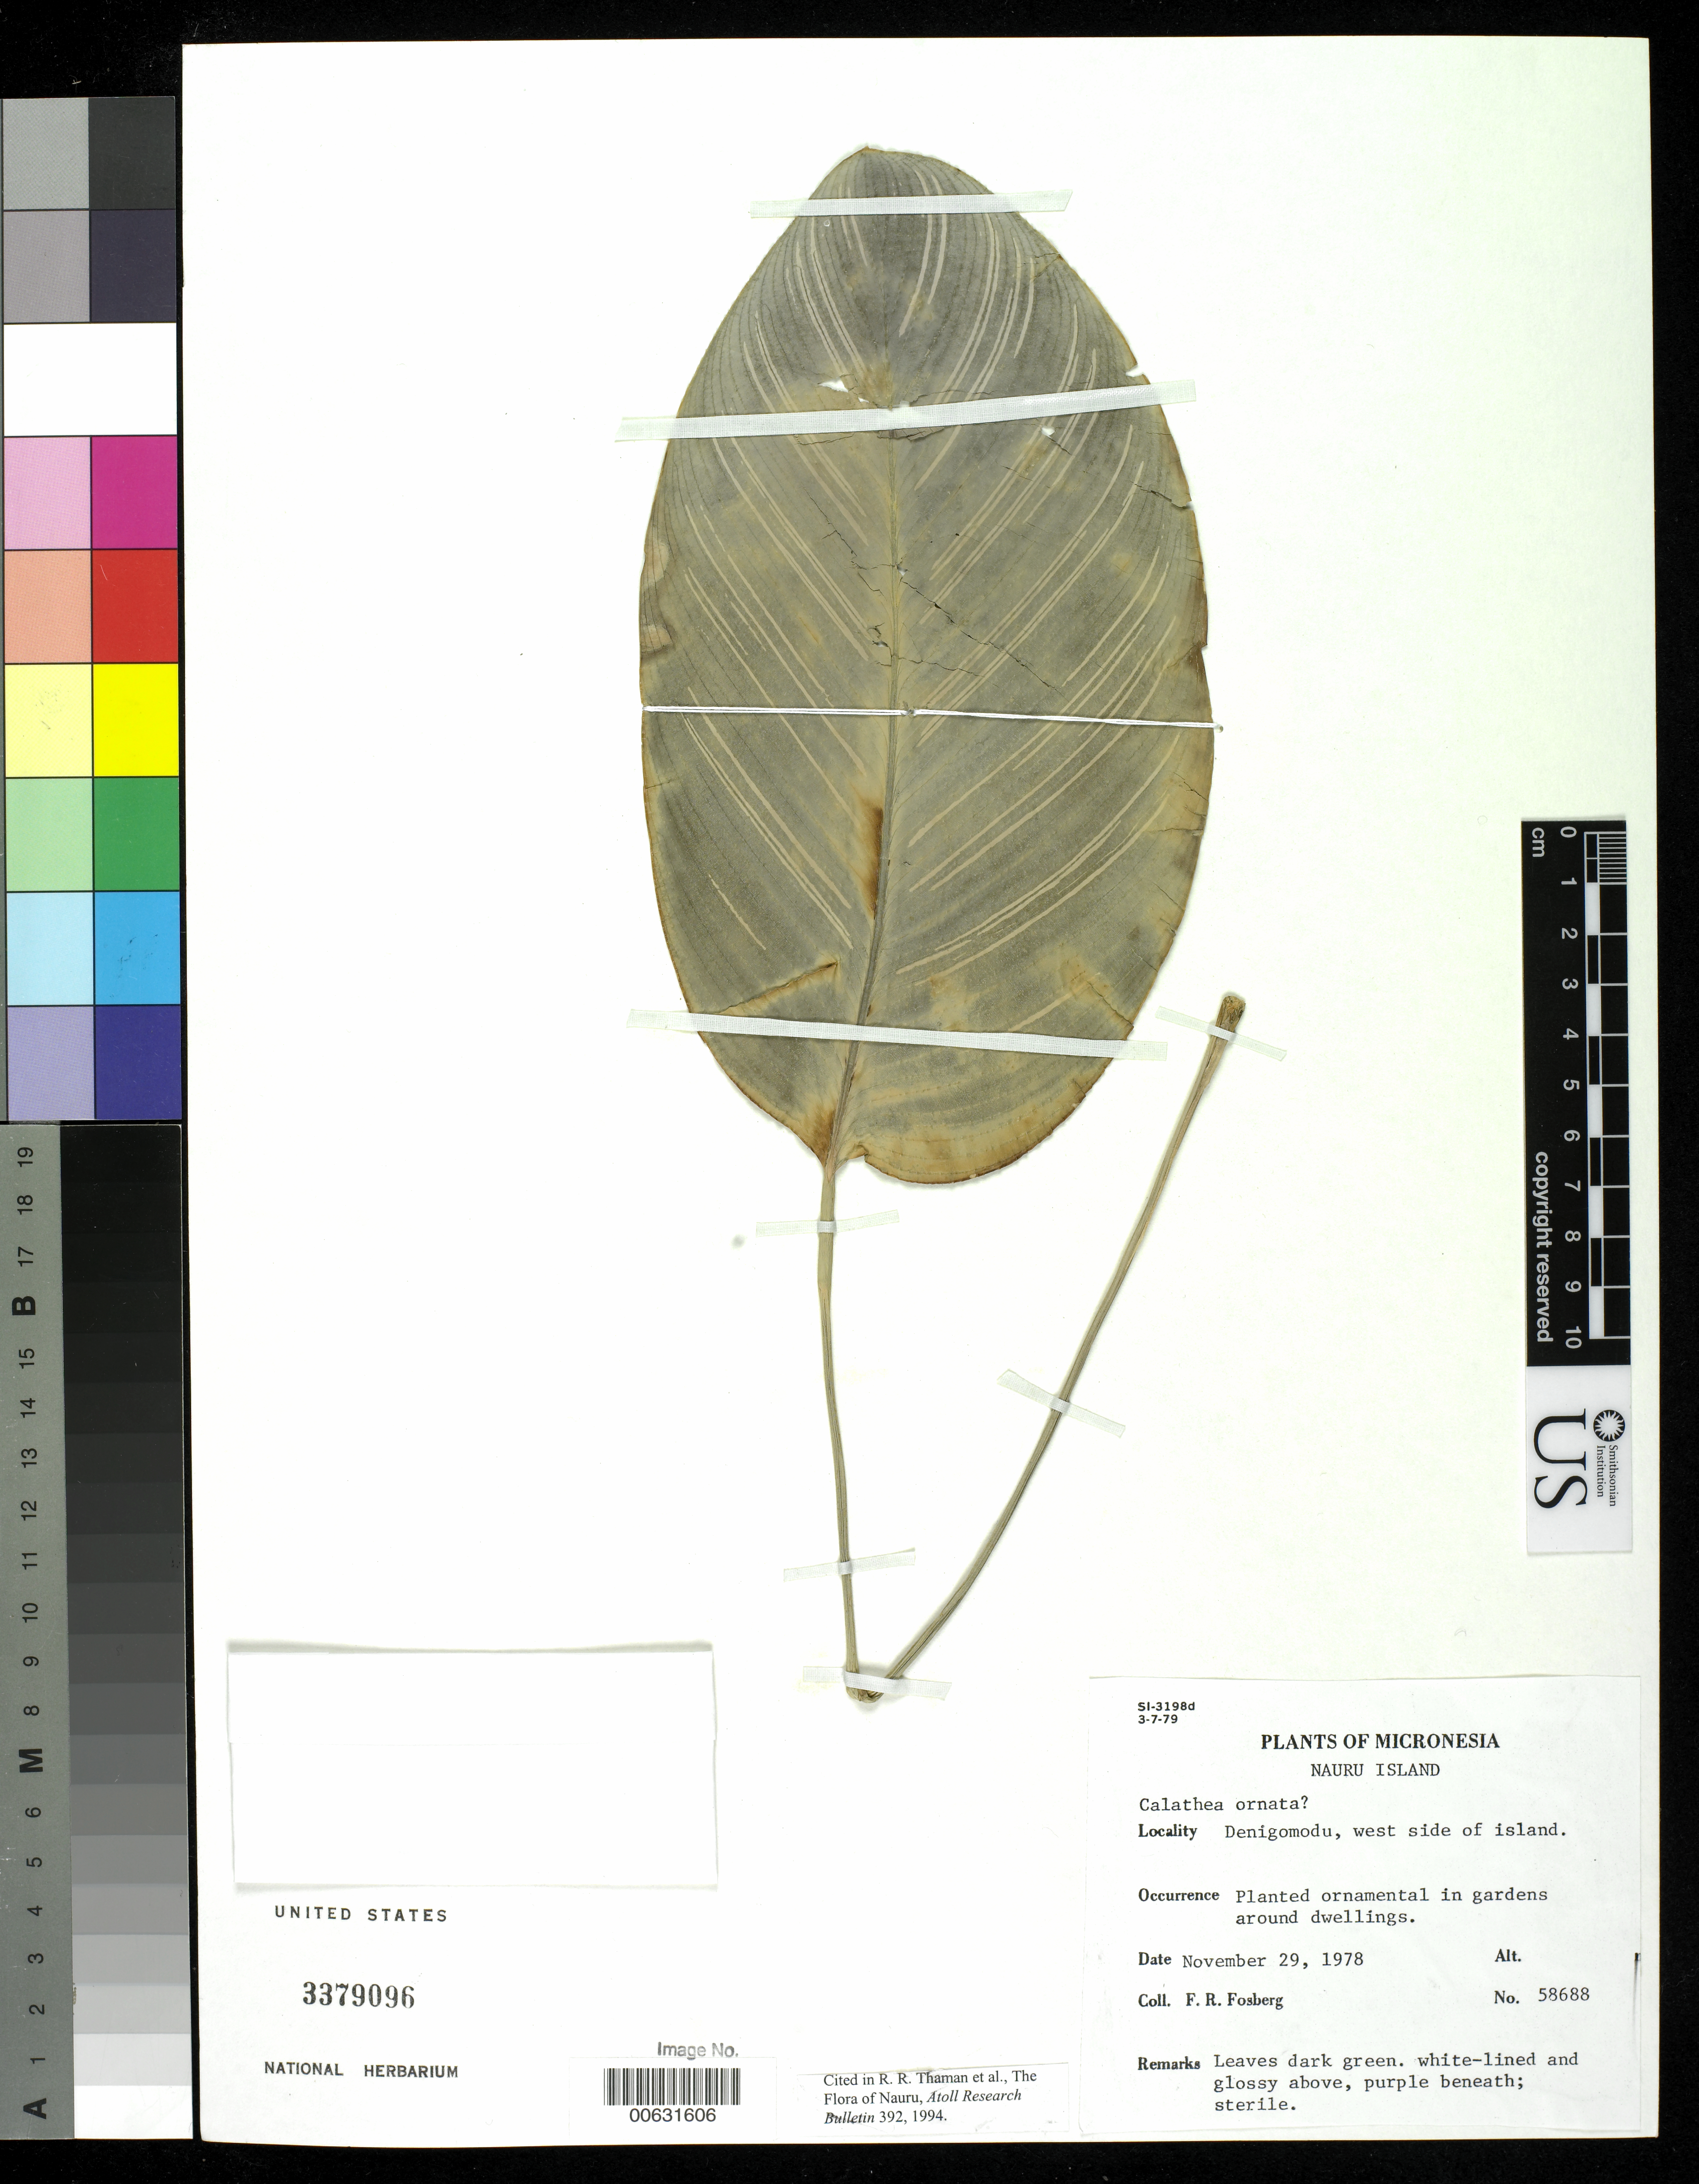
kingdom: Plantae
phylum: Tracheophyta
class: Liliopsida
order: Zingiberales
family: Marantaceae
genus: Calathea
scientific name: Calathea ornata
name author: (Linden) Körn.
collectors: F. R. Fosberg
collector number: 58688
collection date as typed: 29 Nov 1978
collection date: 1978-11-29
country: Nauru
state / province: Denigomodu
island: Nauru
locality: Denigomodu, w side of island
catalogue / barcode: US 3379096